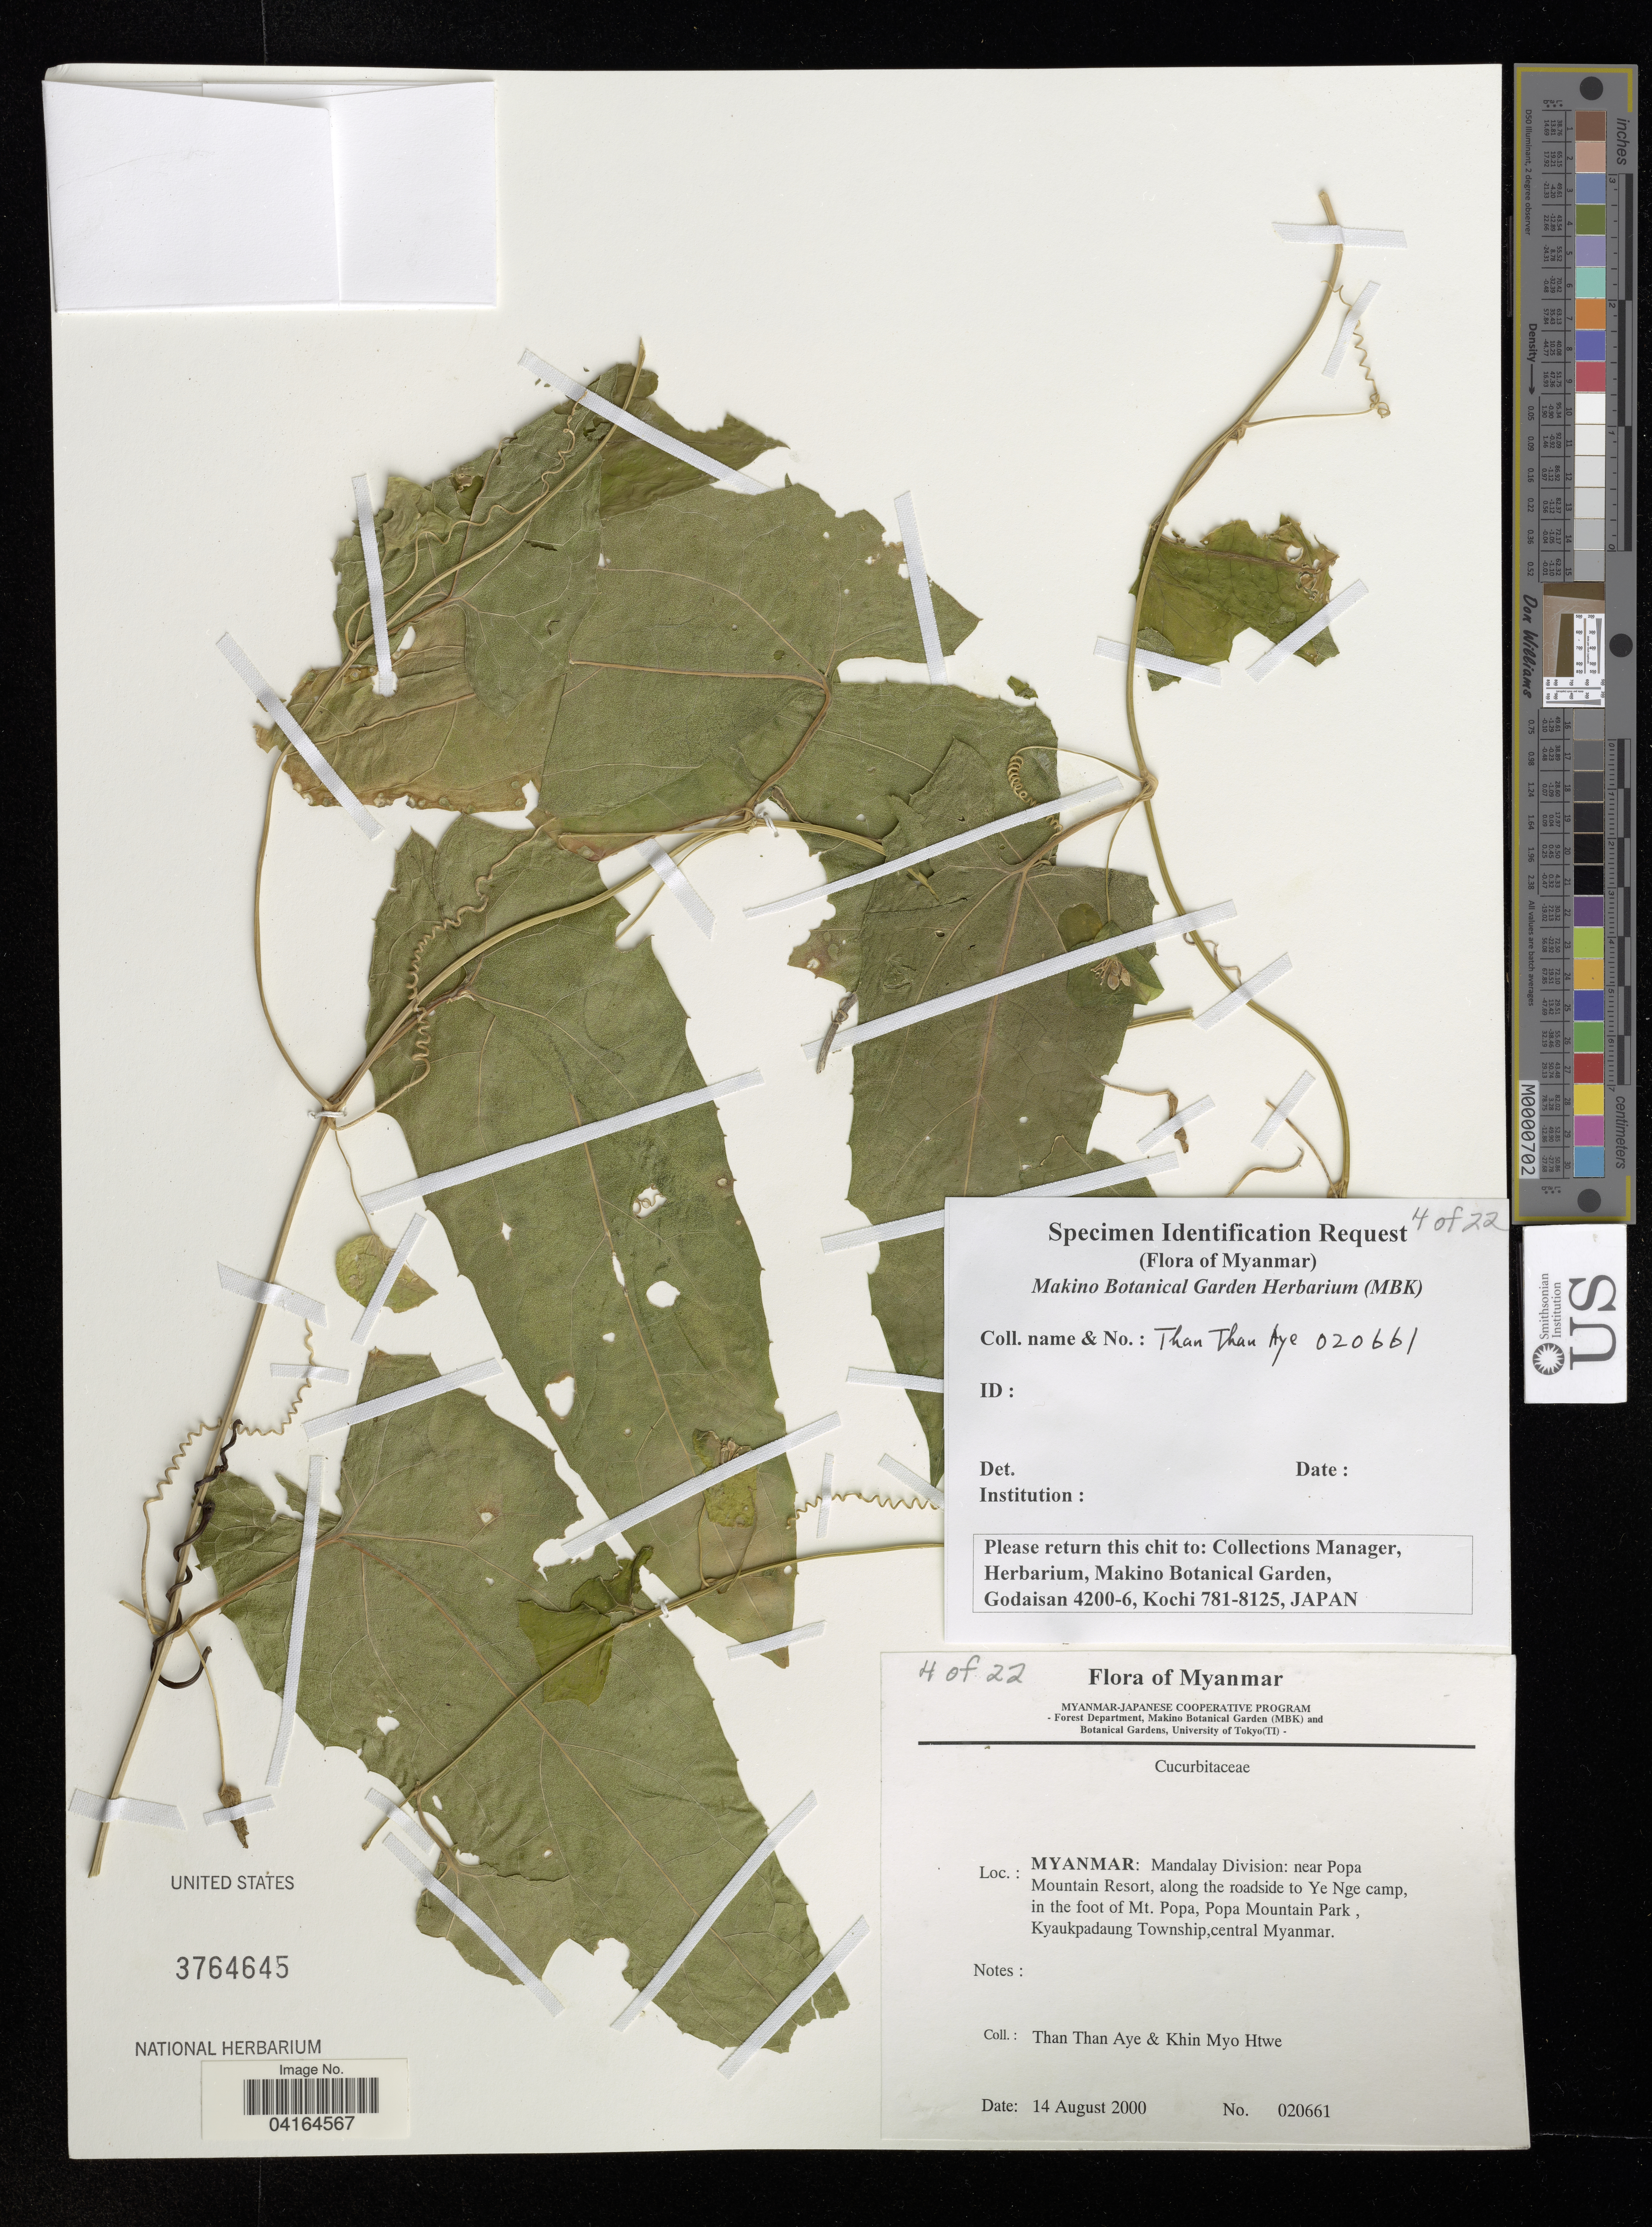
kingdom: Plantae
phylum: Tracheophyta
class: Magnoliopsida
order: Cucurbitales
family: Cucurbitaceae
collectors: T. Aye & K. Htwe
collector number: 020661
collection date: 2000-08-14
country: Myanmar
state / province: Mandalay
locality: Mandalay Division: near Popa Mountain Resort, along the roadside to Ye Nge camp, in the foot of Mt. Popa, Popa Mountain Park, Kyaukpadaung Township, central Myanmar.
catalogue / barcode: US 3764645